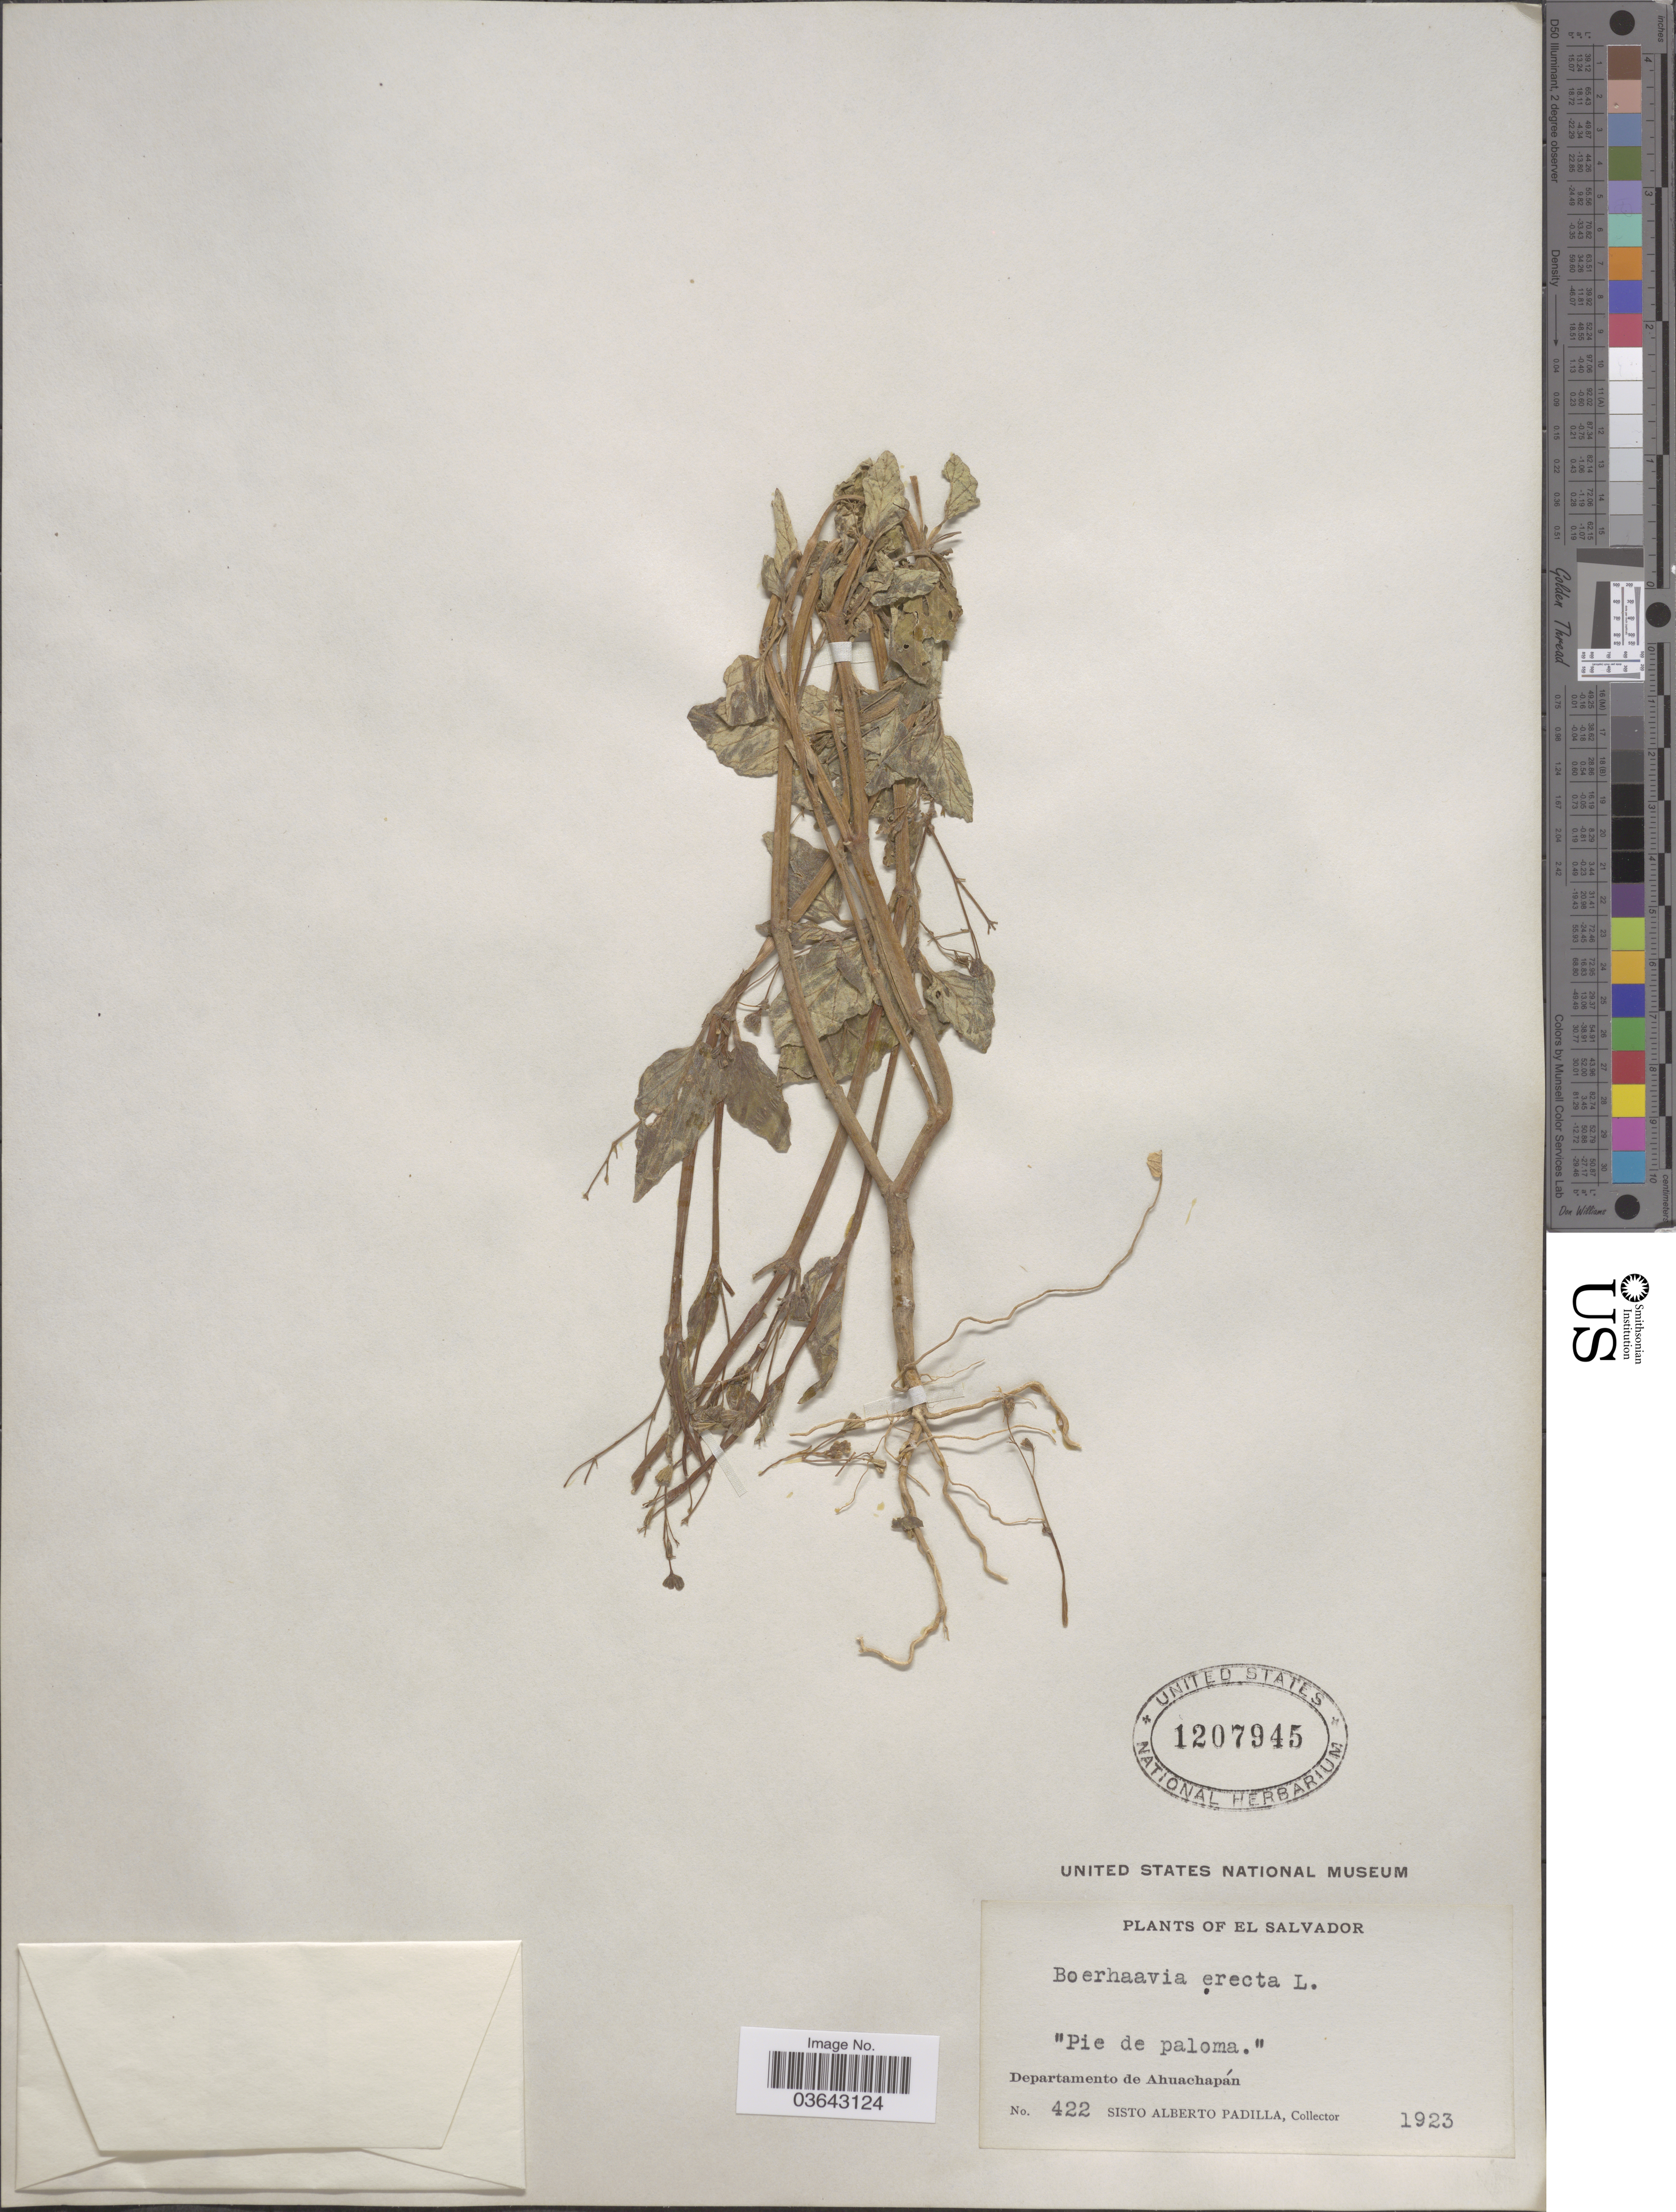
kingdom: Plantae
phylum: Tracheophyta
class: Magnoliopsida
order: Caryophyllales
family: Nyctaginaceae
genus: Boerhavia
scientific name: Boerhavia erecta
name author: L.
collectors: S. A. Padilla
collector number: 422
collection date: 1923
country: El Salvador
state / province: Ahuachapan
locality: Departamento de Ahuachapán.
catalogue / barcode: US 1207945